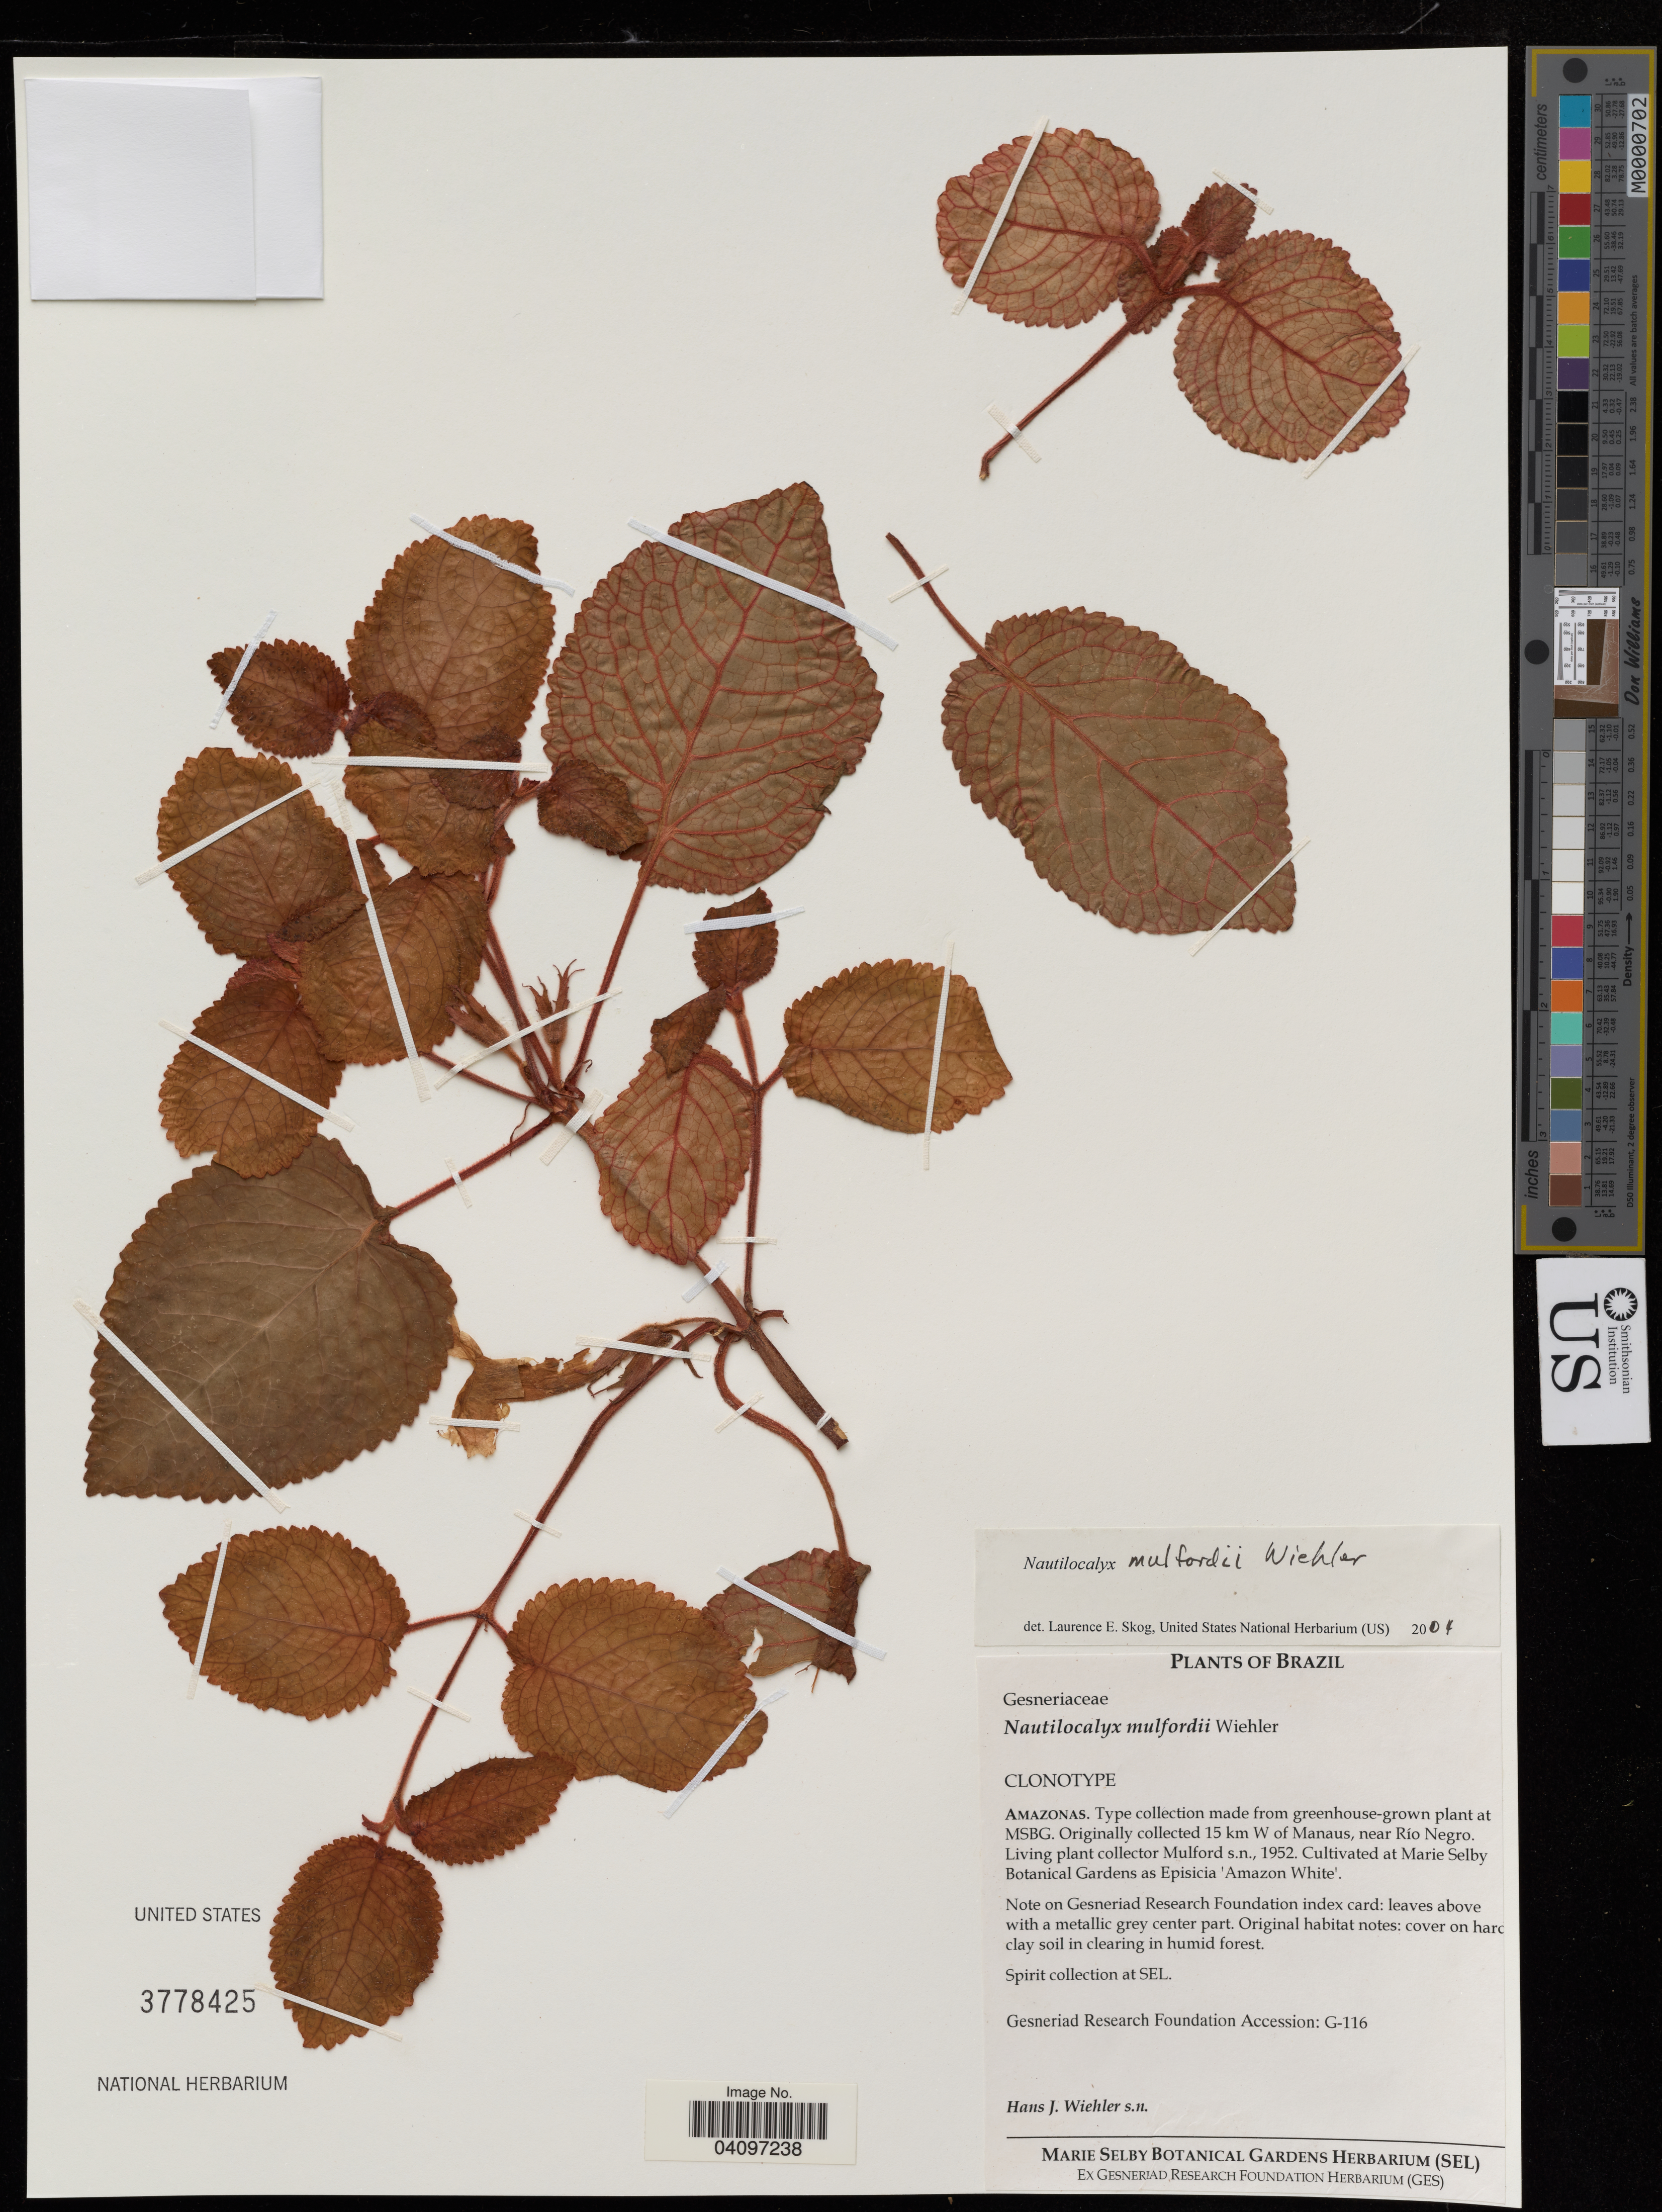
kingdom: Plantae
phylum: Tracheophyta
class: Magnoliopsida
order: Lamiales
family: Gesneriaceae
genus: Nautilocalyx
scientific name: Nautilocalyx mulfordii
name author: Wiehler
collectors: -. Mulford & H. J. Wiehler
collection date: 1952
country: Brazil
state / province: Amazonas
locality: From greenhouse-grown plant at MSBG. Originally collected 15 km W of Manaus, near Río Negro.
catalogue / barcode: US 3778425